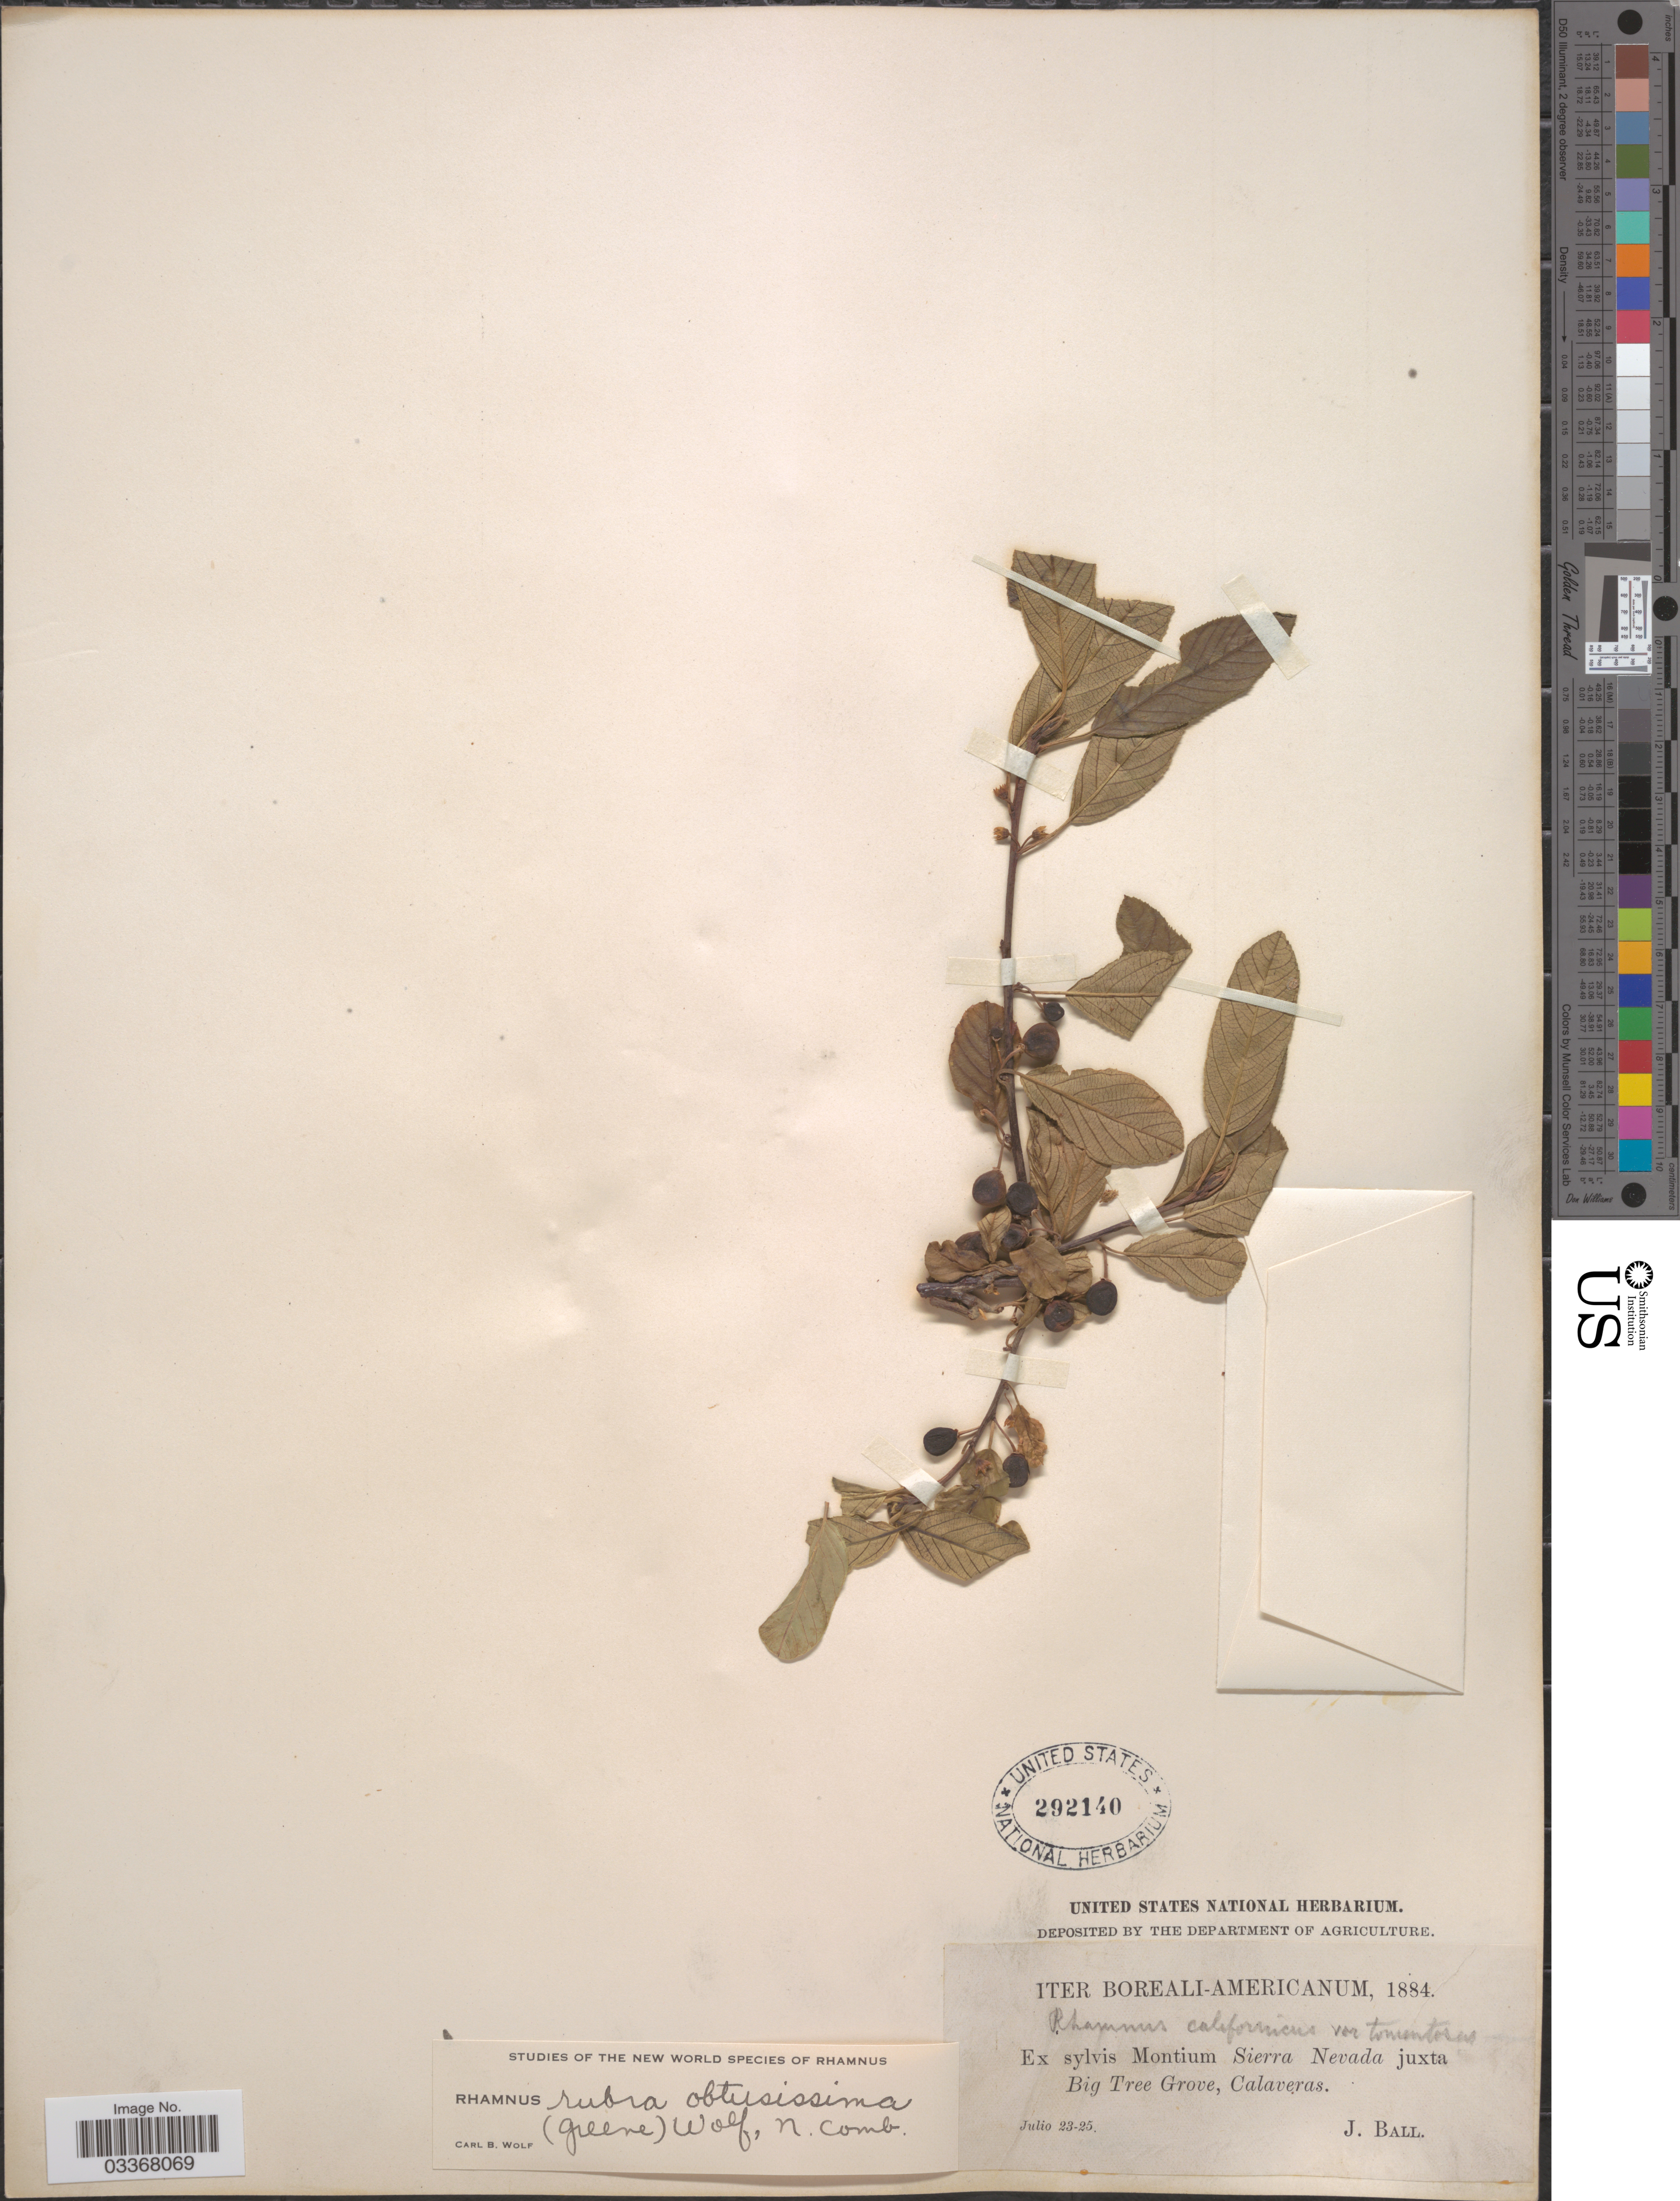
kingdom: Plantae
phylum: Tracheophyta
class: Magnoliopsida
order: Rosales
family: Rhamnaceae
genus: Frangula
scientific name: Frangula rubra subsp. obtusissima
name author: (Greene) Kartesz & Gandhi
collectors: J. Ball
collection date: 1884-07-23/1884-07-25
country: United States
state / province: California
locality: Iter Boreali-Americanum, Ex sylvis Montium Sierra Nevada juxta Big Tree Grove, Calaveras.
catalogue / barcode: US 292140